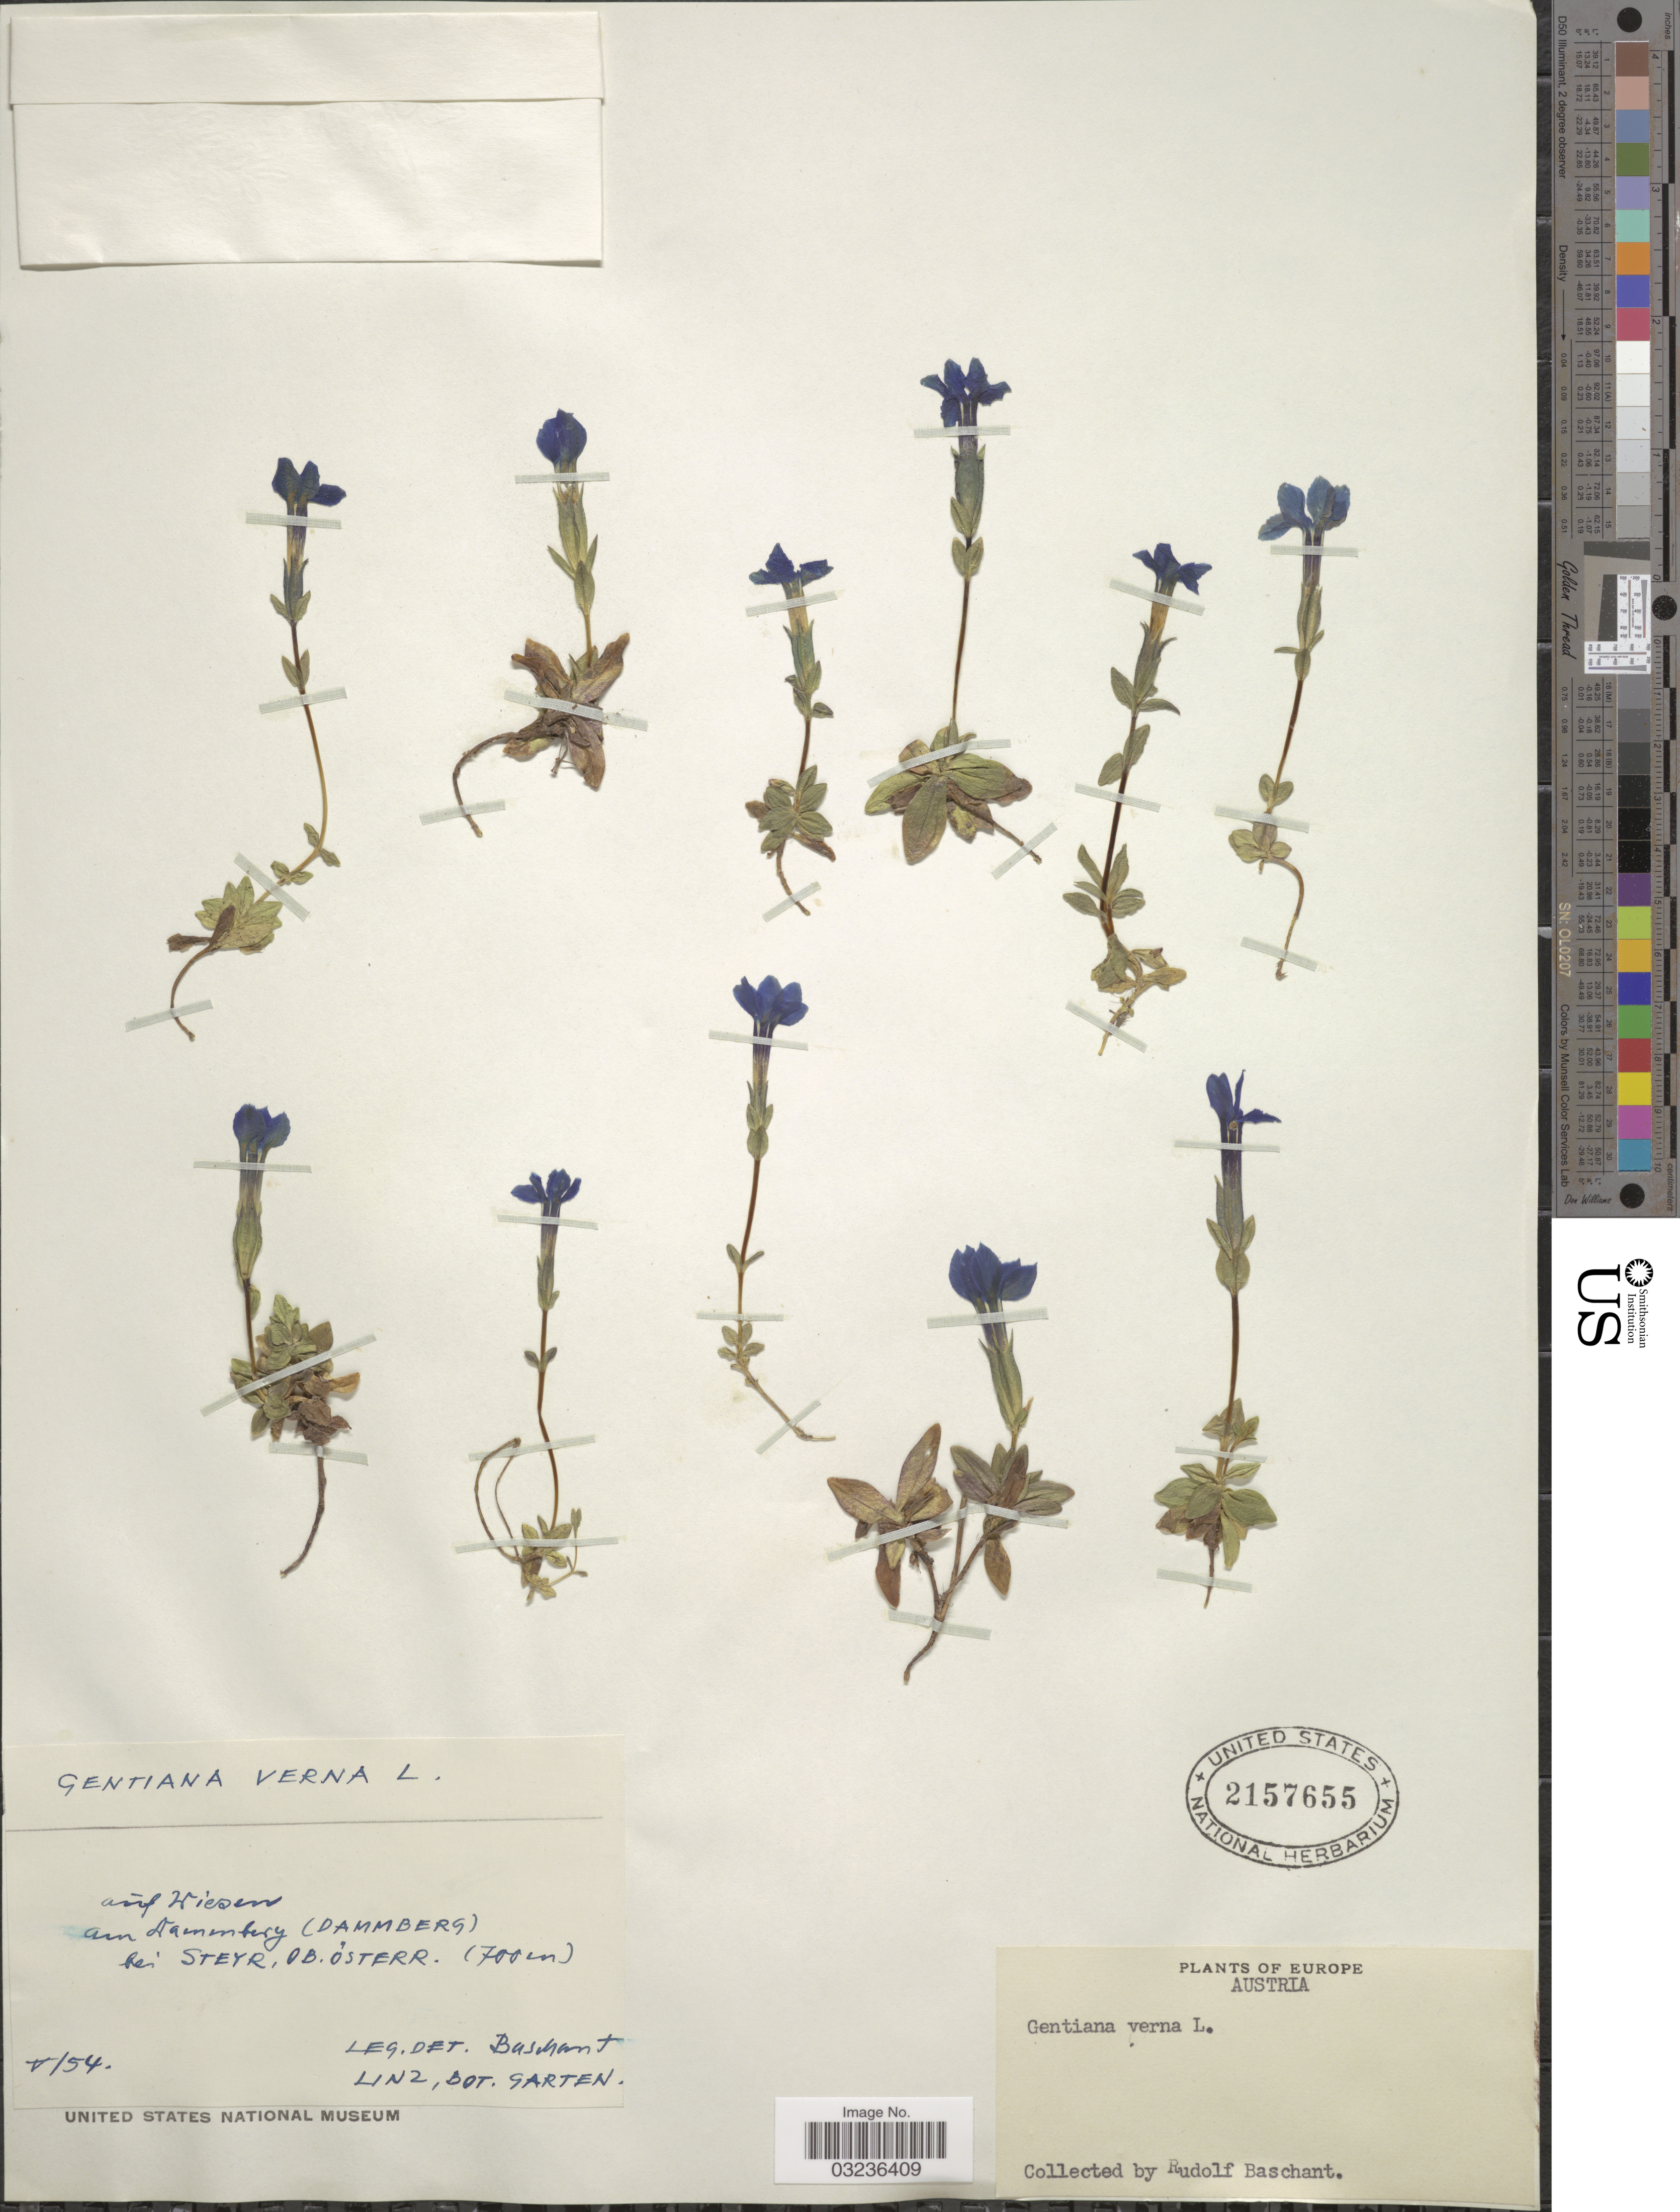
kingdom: Plantae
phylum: Tracheophyta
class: Magnoliopsida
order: Gentianales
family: Gentianaceae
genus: Gentiana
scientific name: Gentiana verna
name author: L.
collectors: R. Baschant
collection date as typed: Transcribed d/m/y: /5/54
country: Austria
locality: Am Dammbery (Dammberg) bei Steyr, Ob. Ősterr.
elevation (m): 700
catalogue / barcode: US 2157655